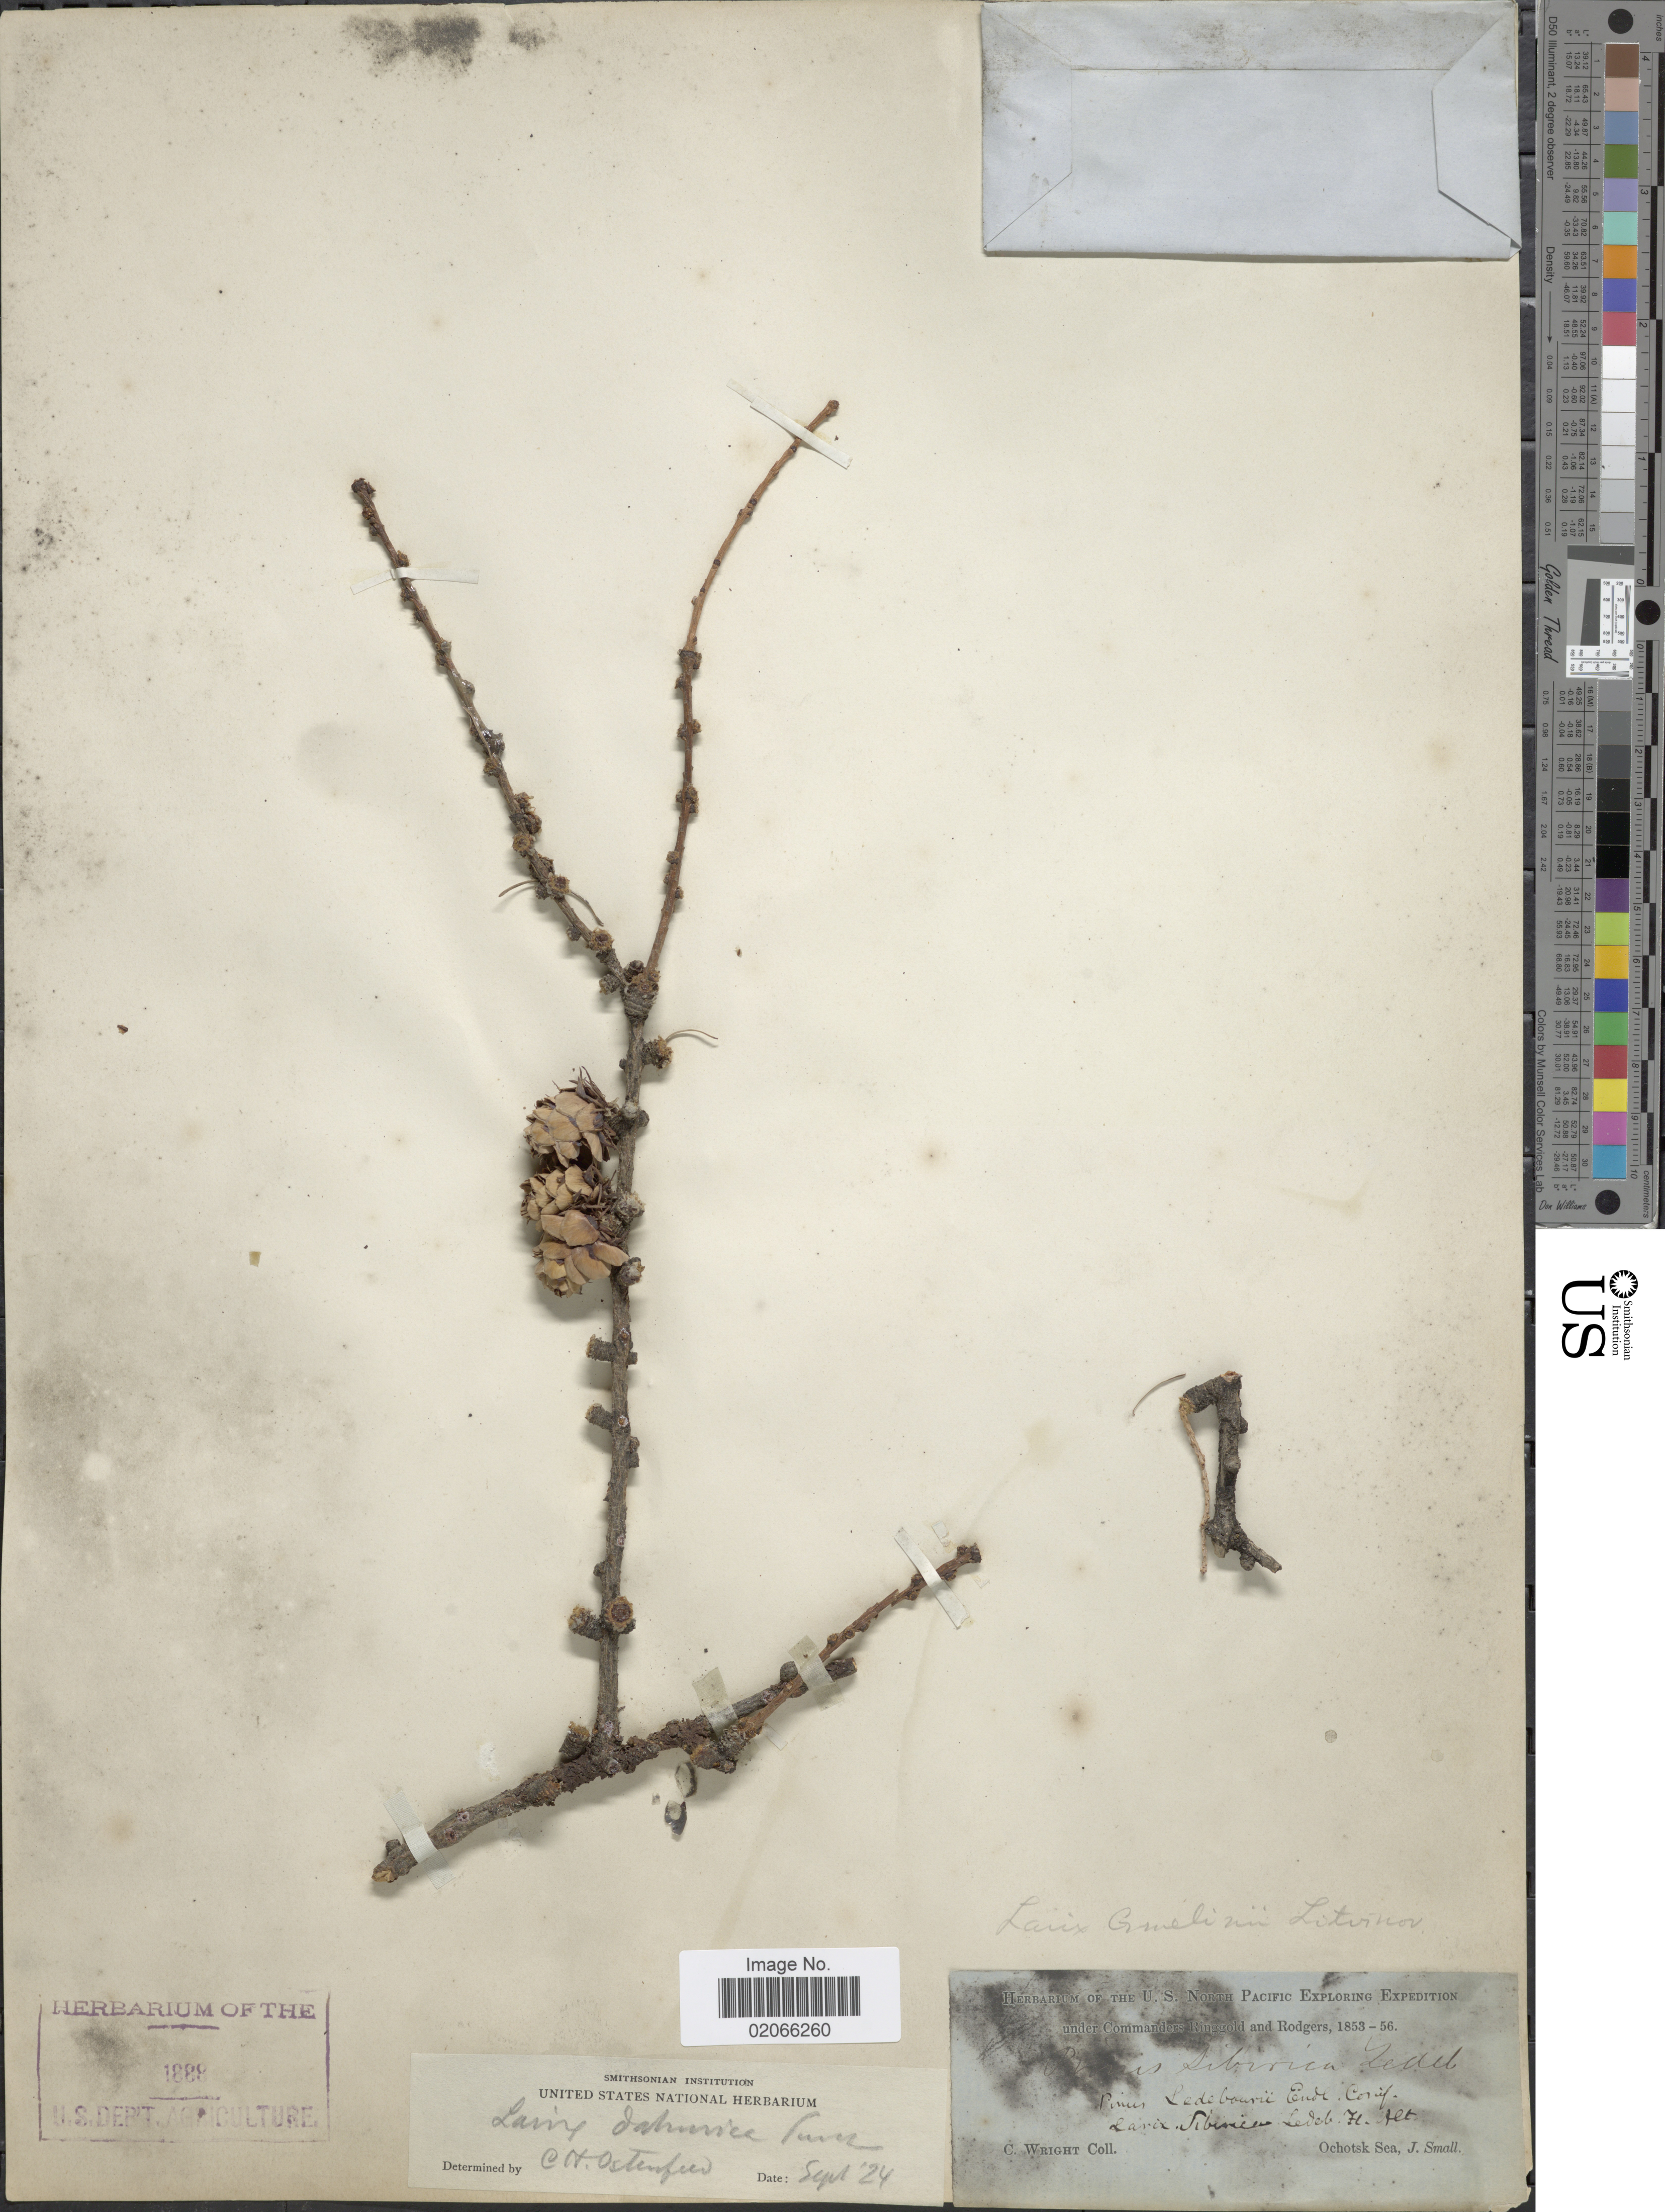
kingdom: Plantae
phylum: Tracheophyta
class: Pinopsida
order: Pinales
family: Pinaceae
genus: Larix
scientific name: Larix gmelinii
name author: (Rupr.) Kuzen.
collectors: C. Wright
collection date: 1853/1856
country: Russian Federation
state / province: Khabarovsk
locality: Ochotsk Sea